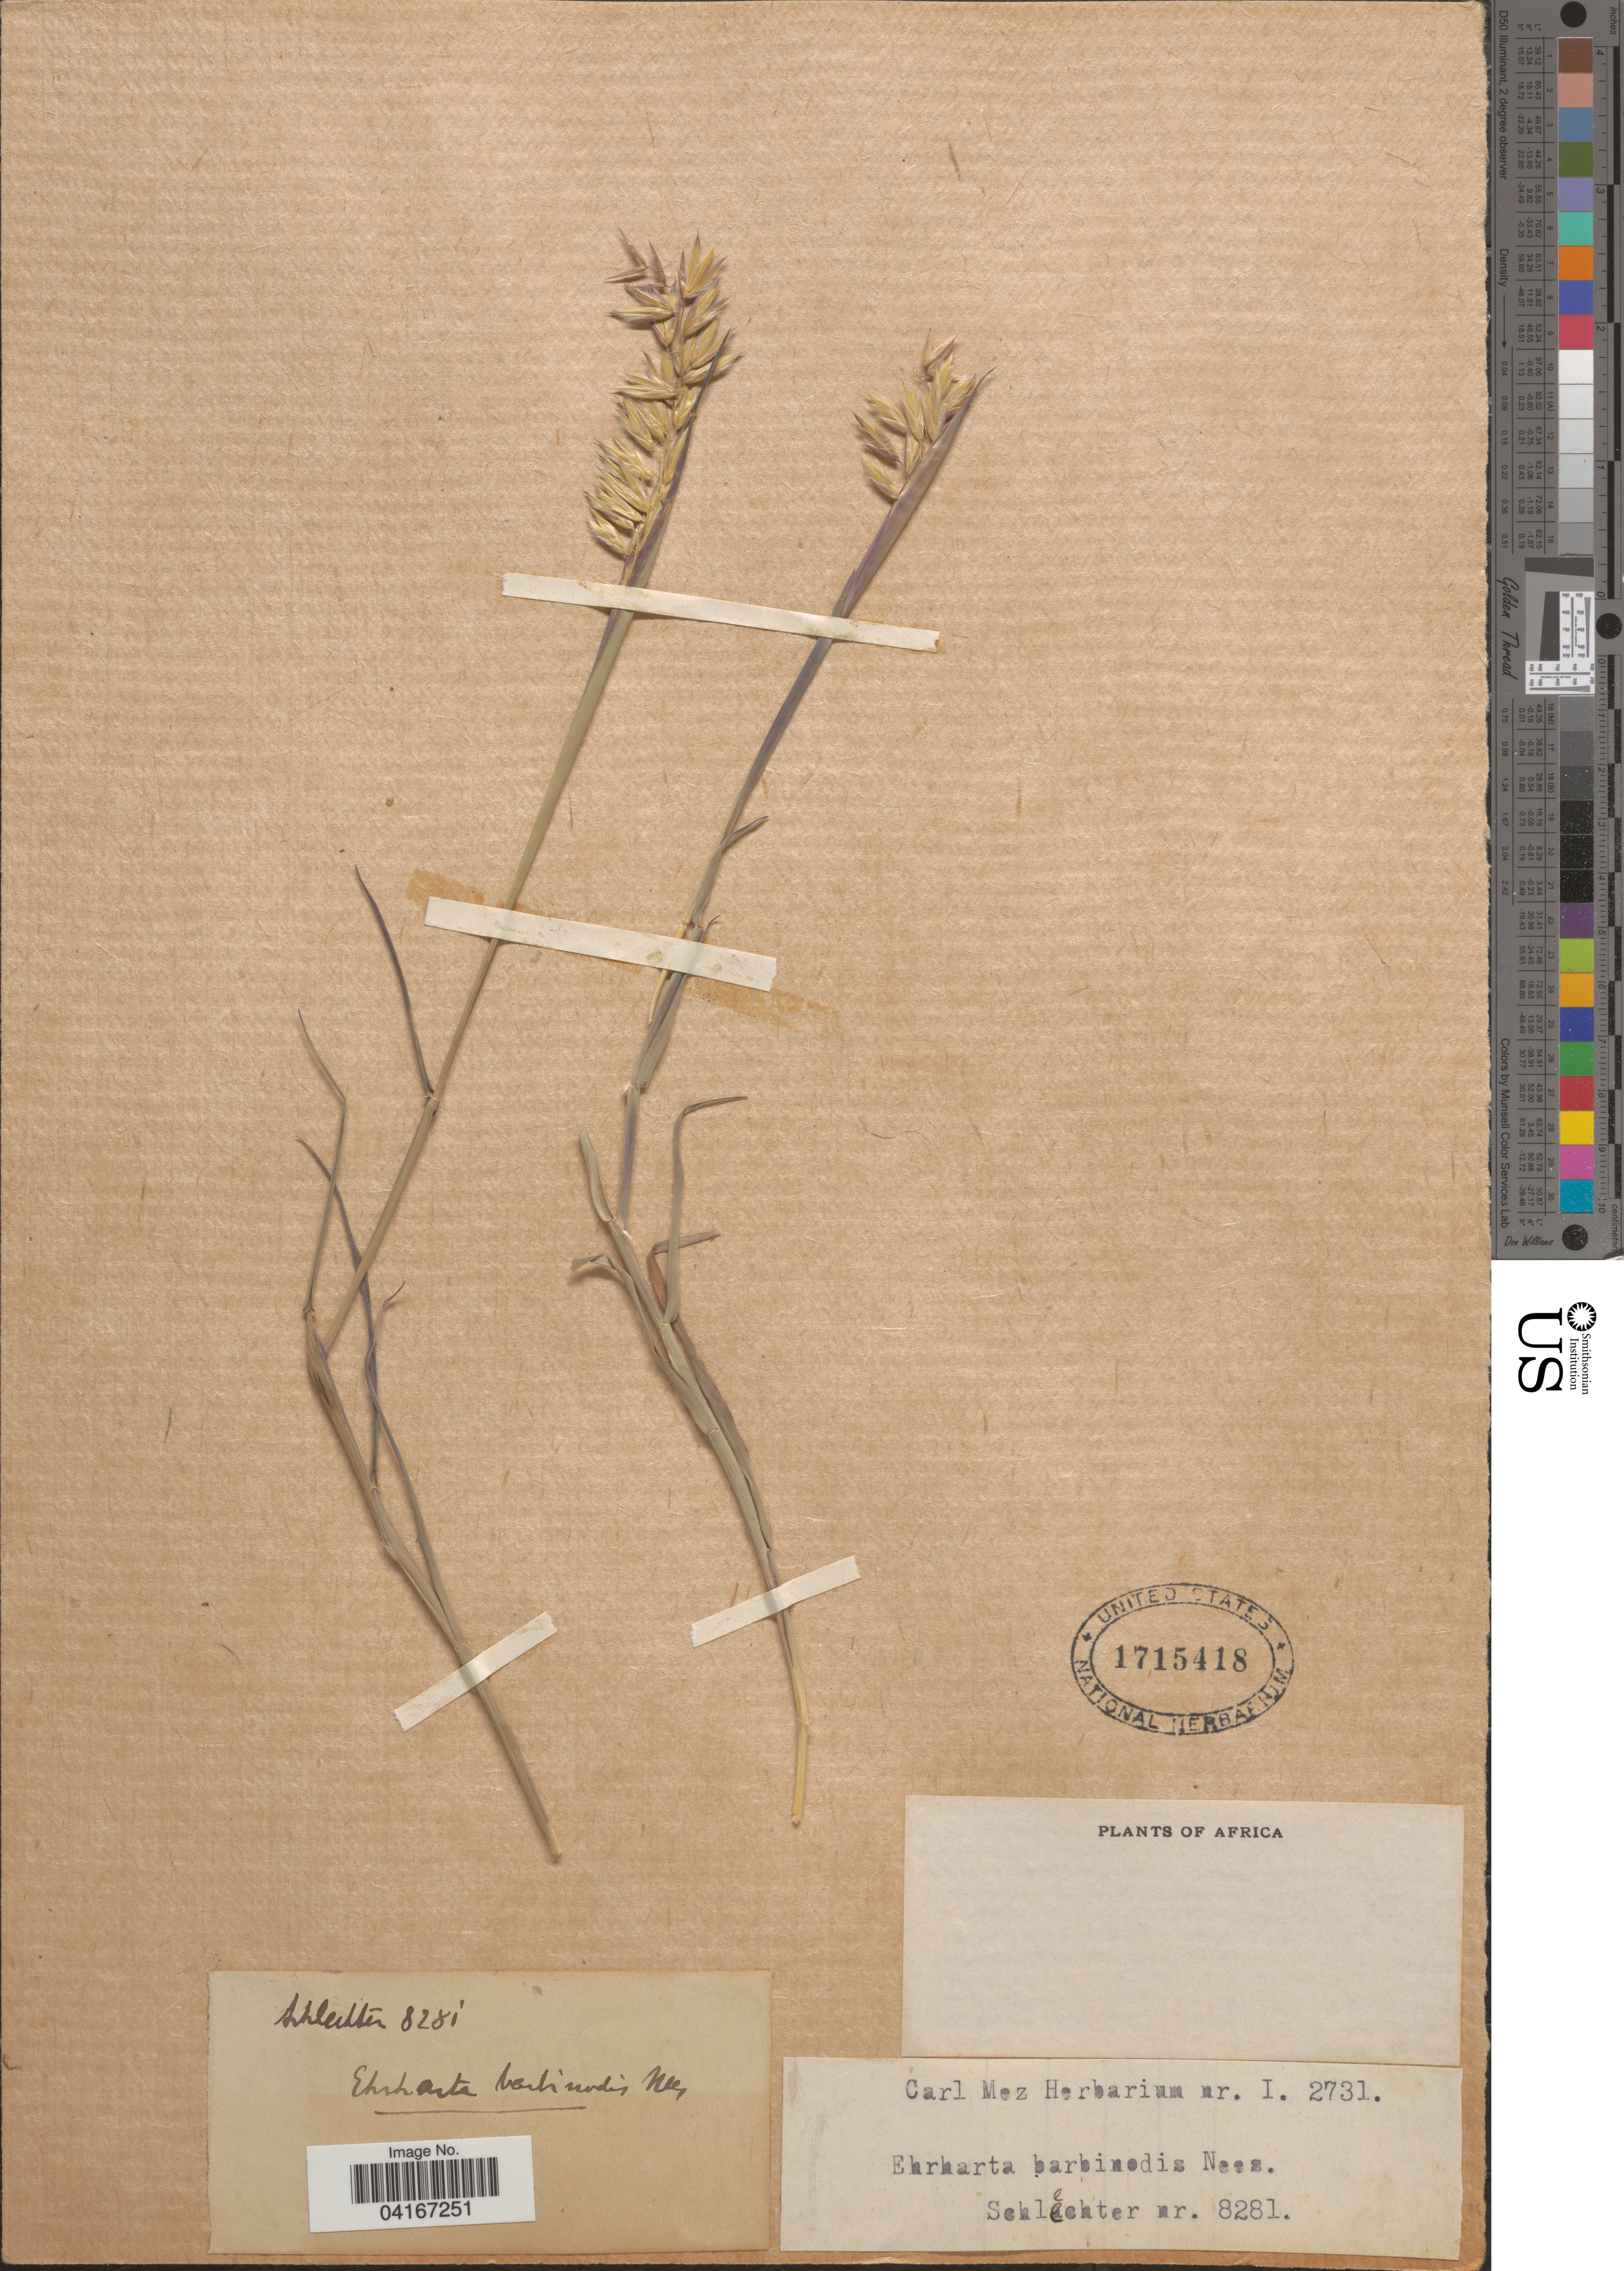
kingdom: Plantae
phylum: Tracheophyta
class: Liliopsida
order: Poales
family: Poaceae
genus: Ehrharta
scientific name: Ehrharta brevifolia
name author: Schrad.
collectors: Schlechter, --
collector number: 8281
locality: Africa.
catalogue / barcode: US 1715418